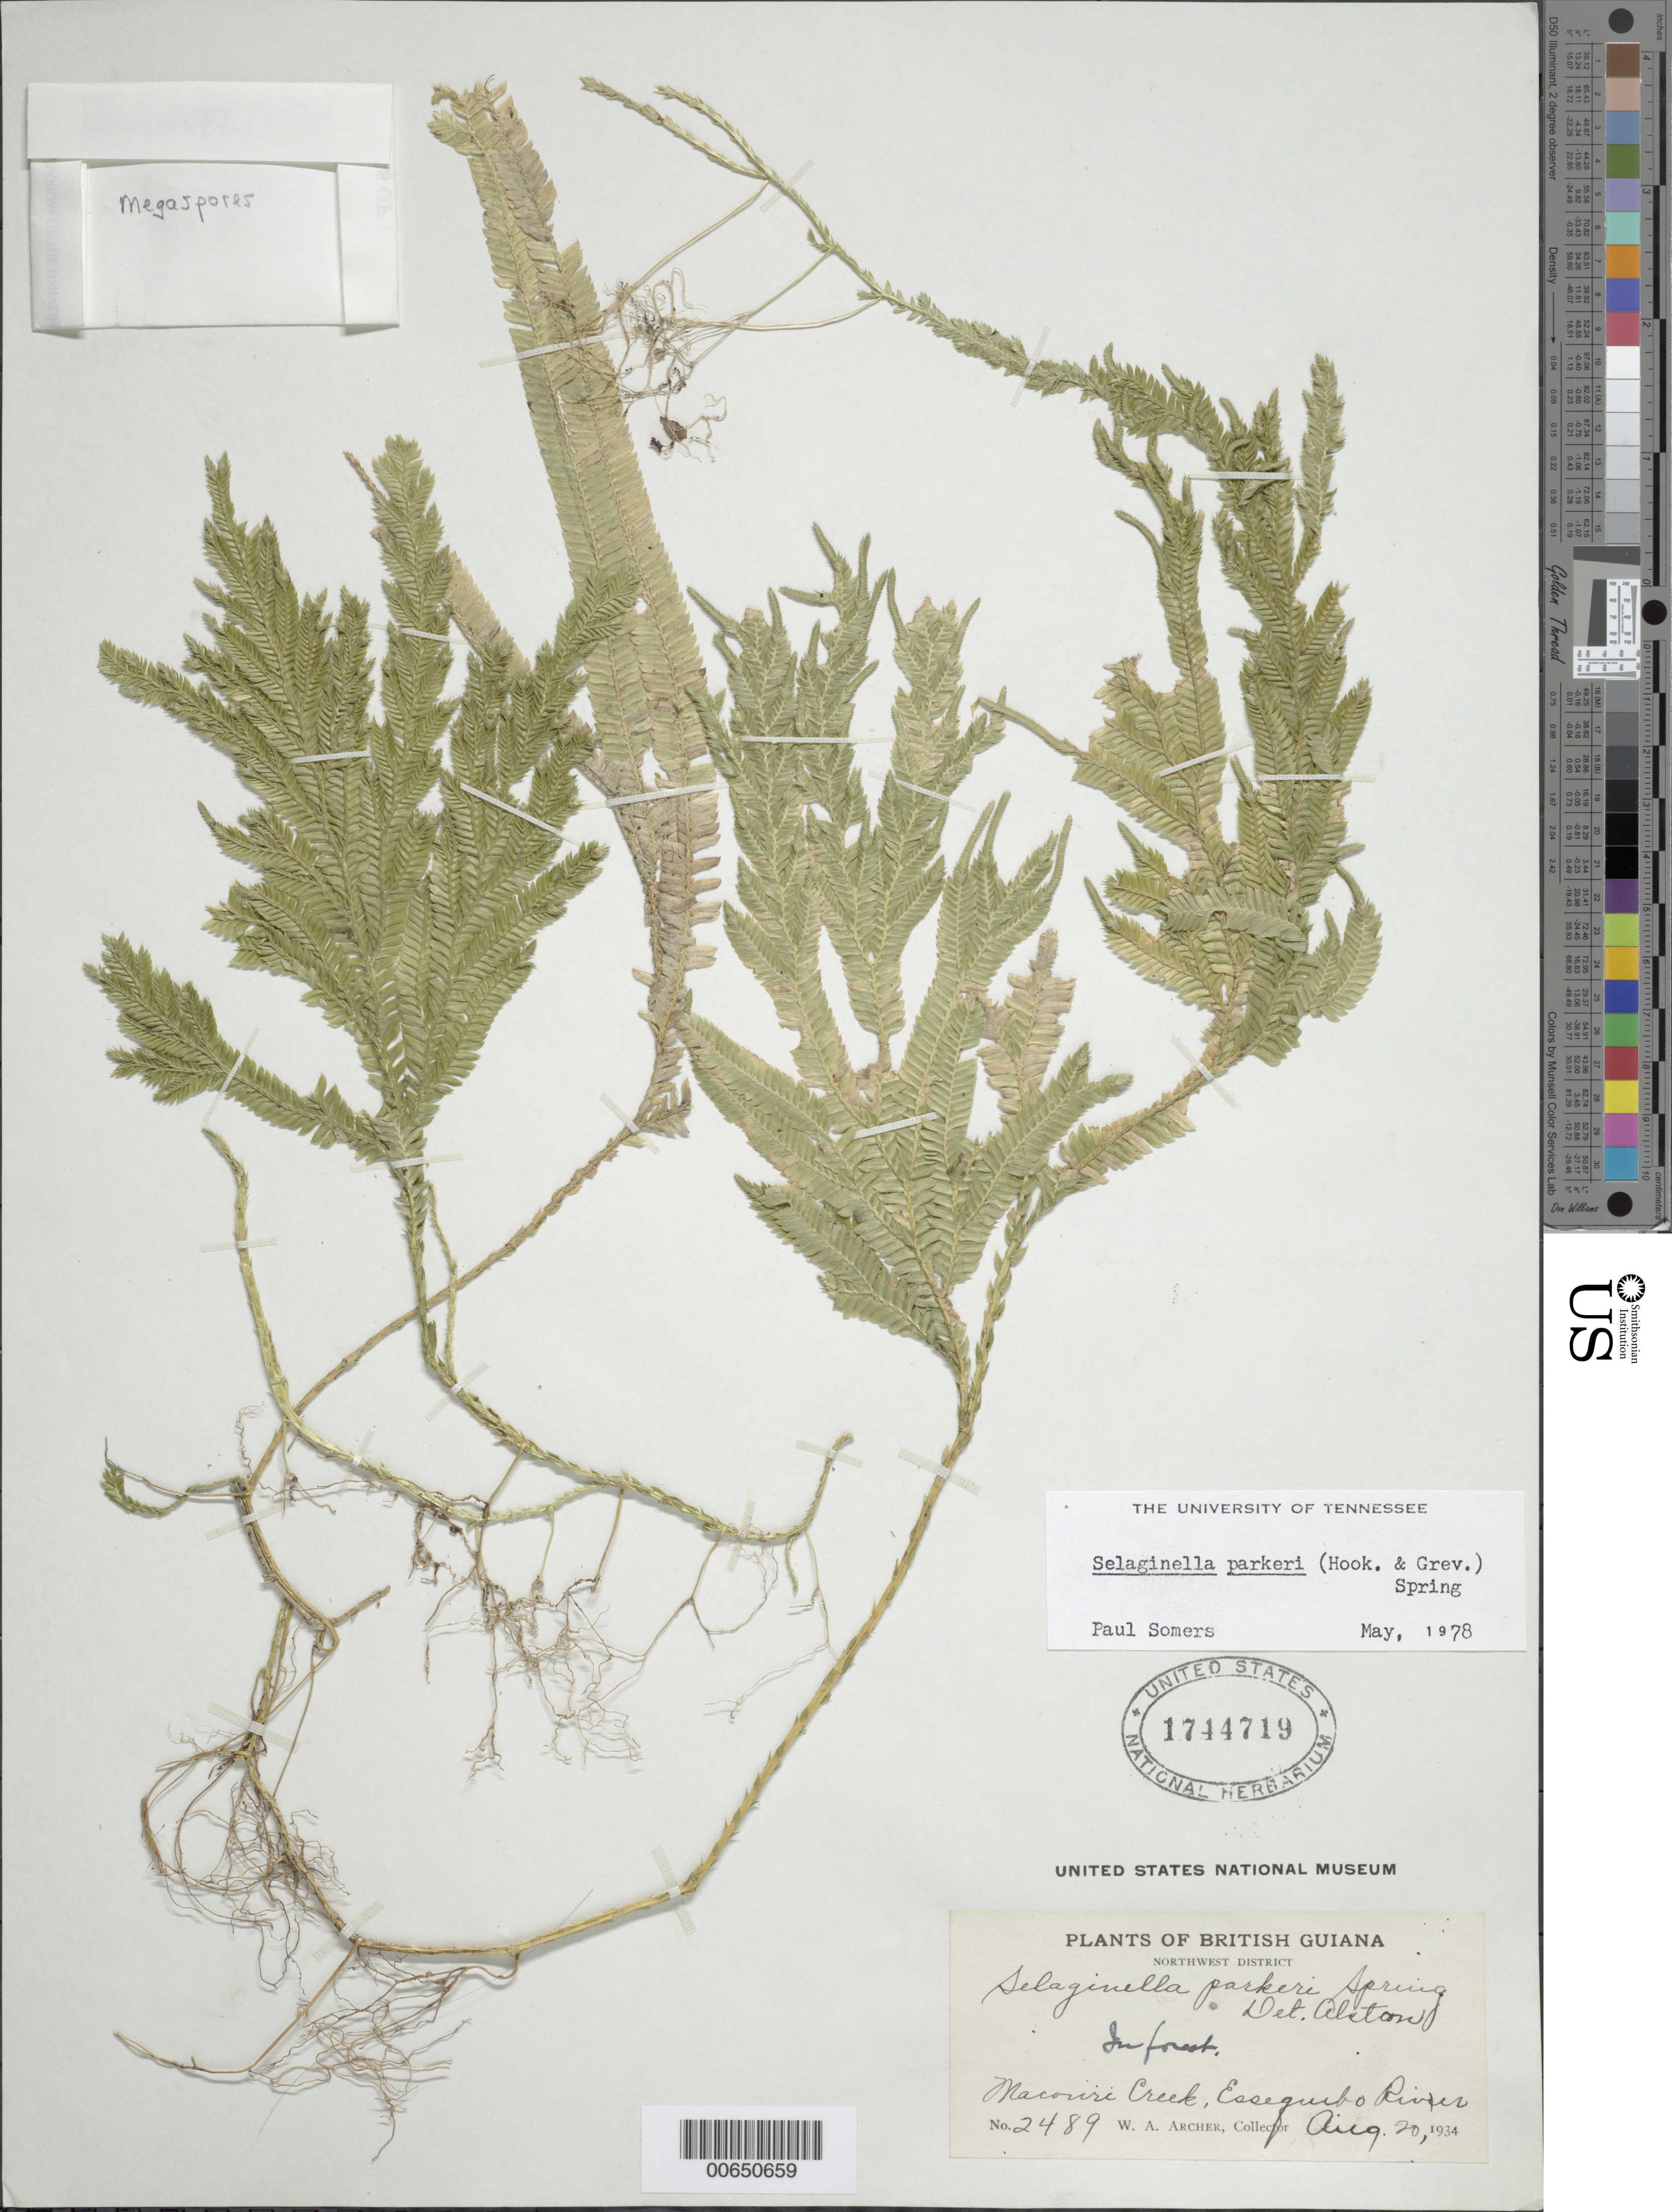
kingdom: Plantae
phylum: Tracheophyta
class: Lycopodiopsida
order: Selaginellales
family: Selaginellaceae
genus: Selaginella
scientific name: Selaginella parkeri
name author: (Hook. & Grev.) Spring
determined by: Alston, A. H. G.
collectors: W. A. Archer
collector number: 2489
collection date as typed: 20-Aug-34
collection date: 1934-08-20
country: Guyana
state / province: U. Demerara-Berbice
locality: Macouri Creek, Essequibo River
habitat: Forest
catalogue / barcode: US 1744719